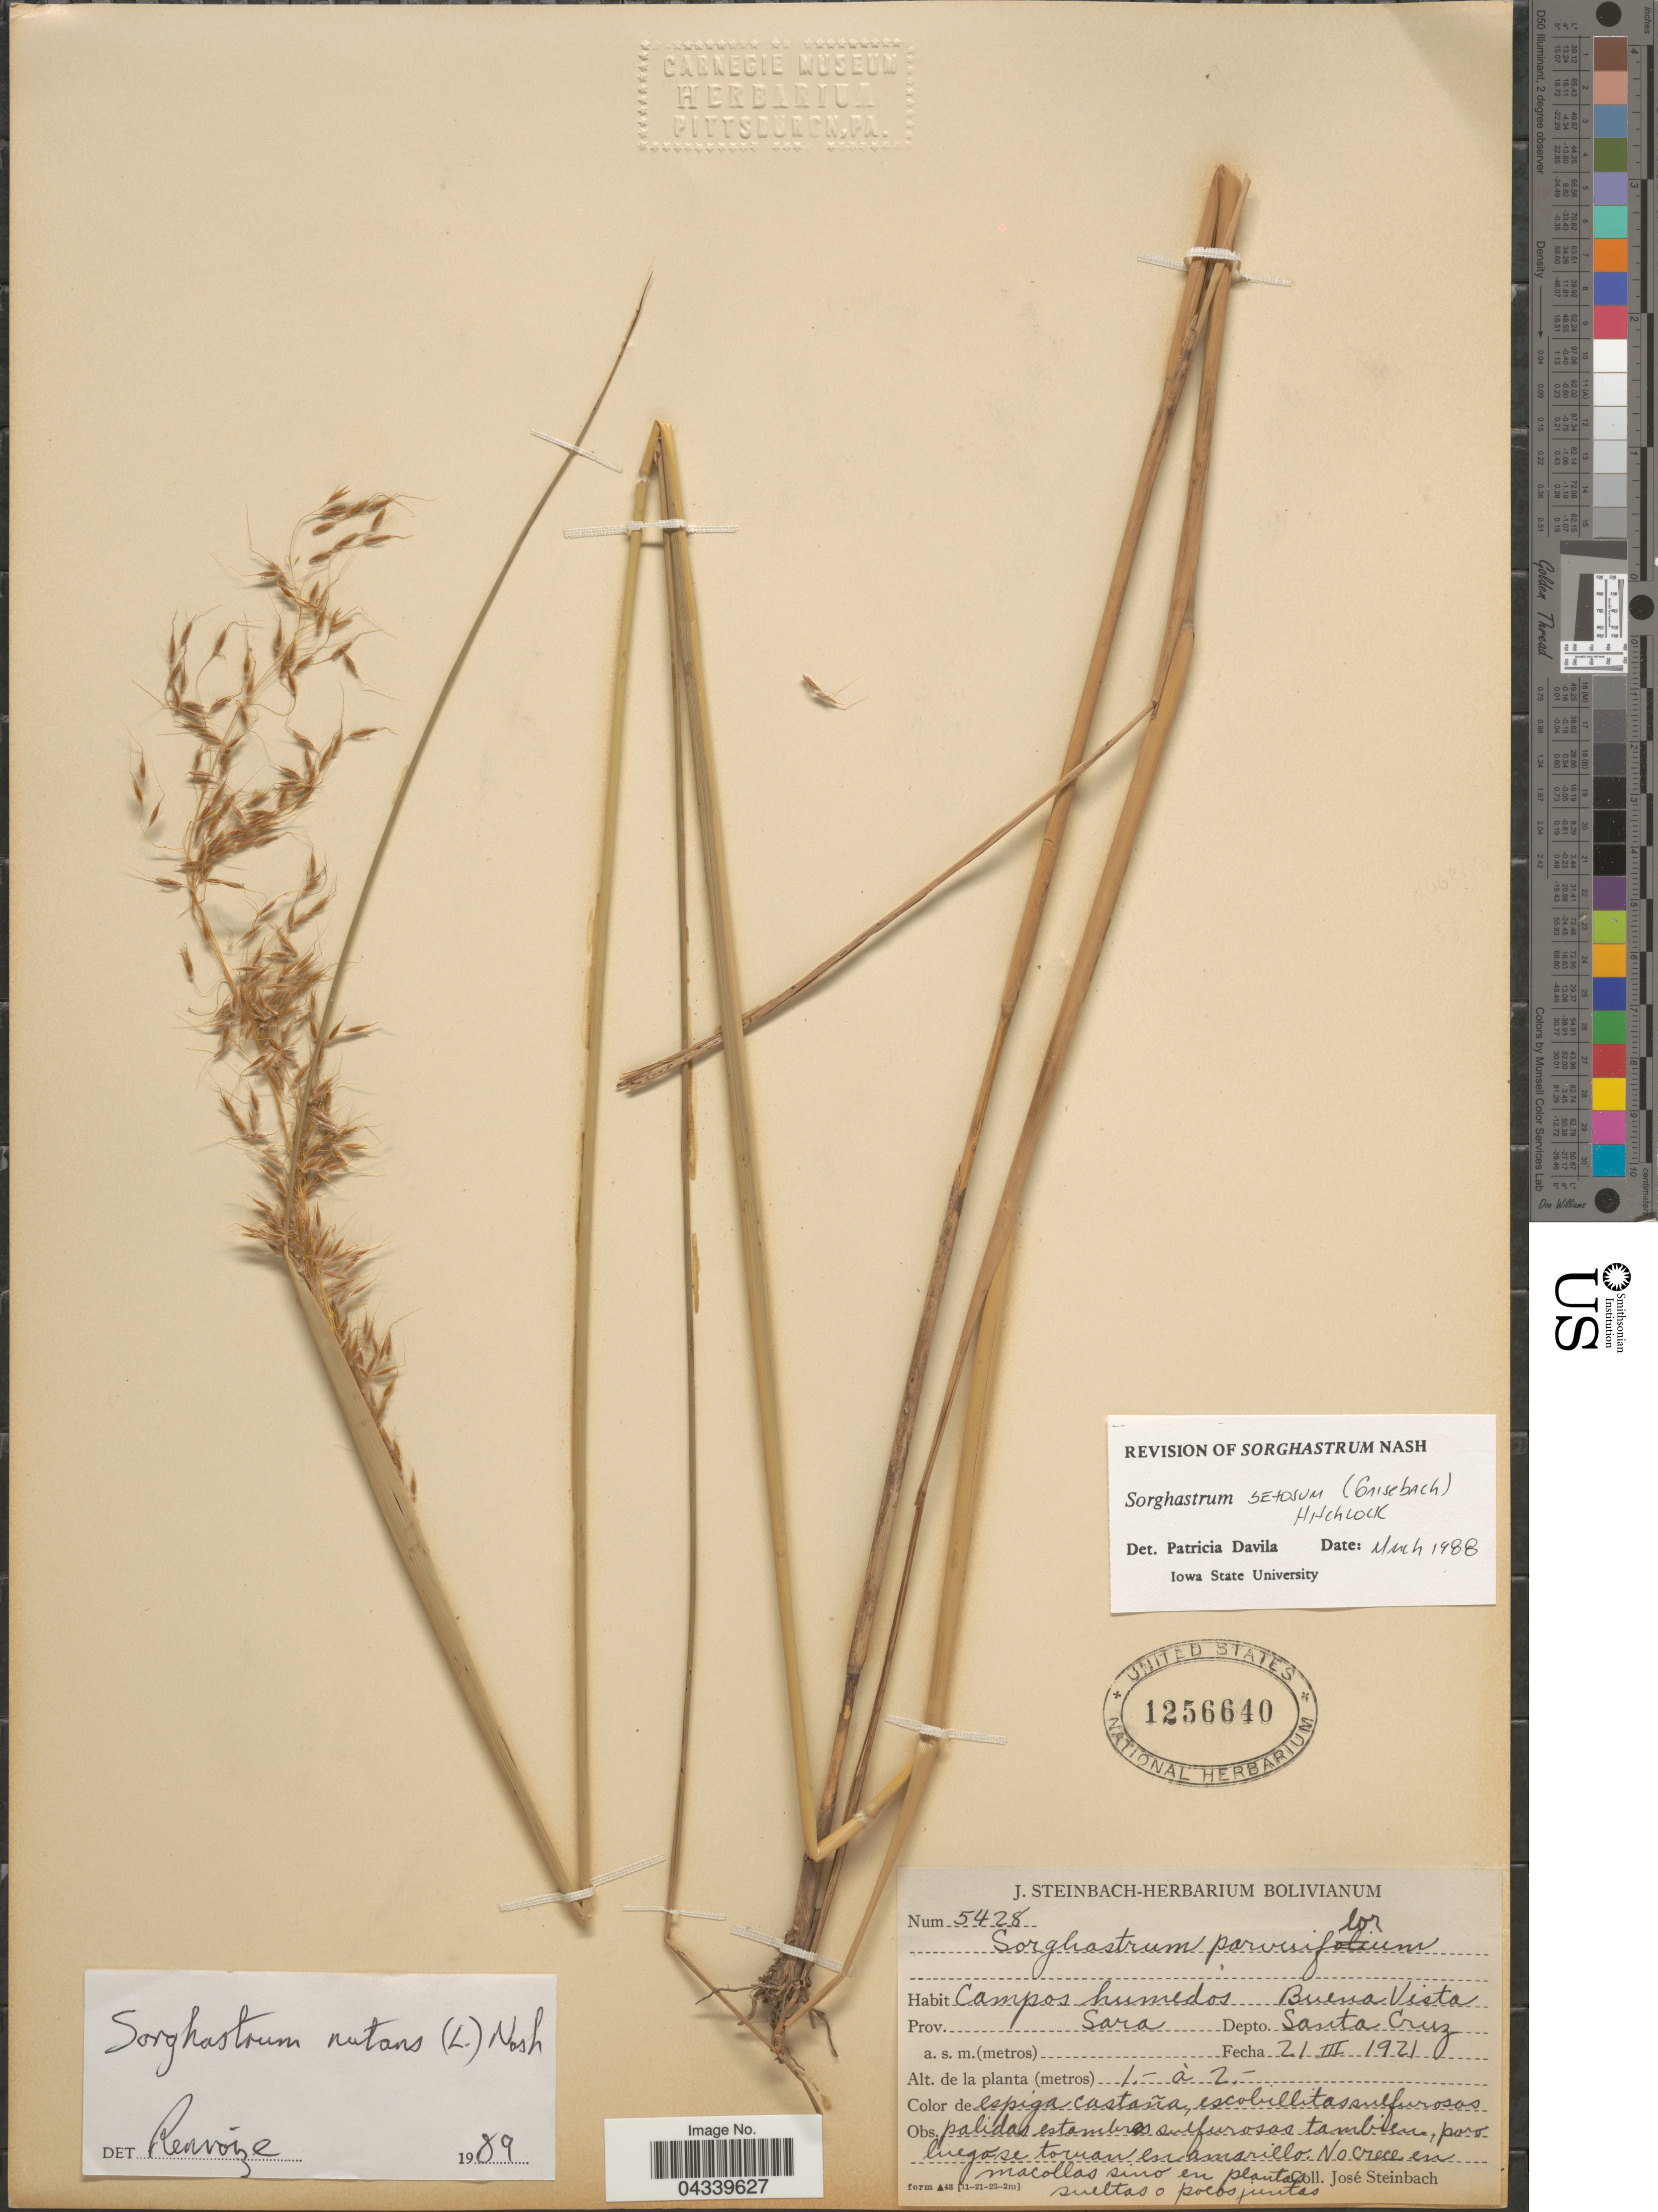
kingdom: Plantae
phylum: Tracheophyta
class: Liliopsida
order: Poales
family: Poaceae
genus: Sorghastrum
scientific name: Sorghastrum setosum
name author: (Griseb.) Hitchc.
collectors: J. Steinbach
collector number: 5428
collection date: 1921-03-21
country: Bolivia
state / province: Santa Cruz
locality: Campos humedos. Buena Vista. Prov. Sara. Depto. Santa Cruz.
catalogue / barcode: US 1256640